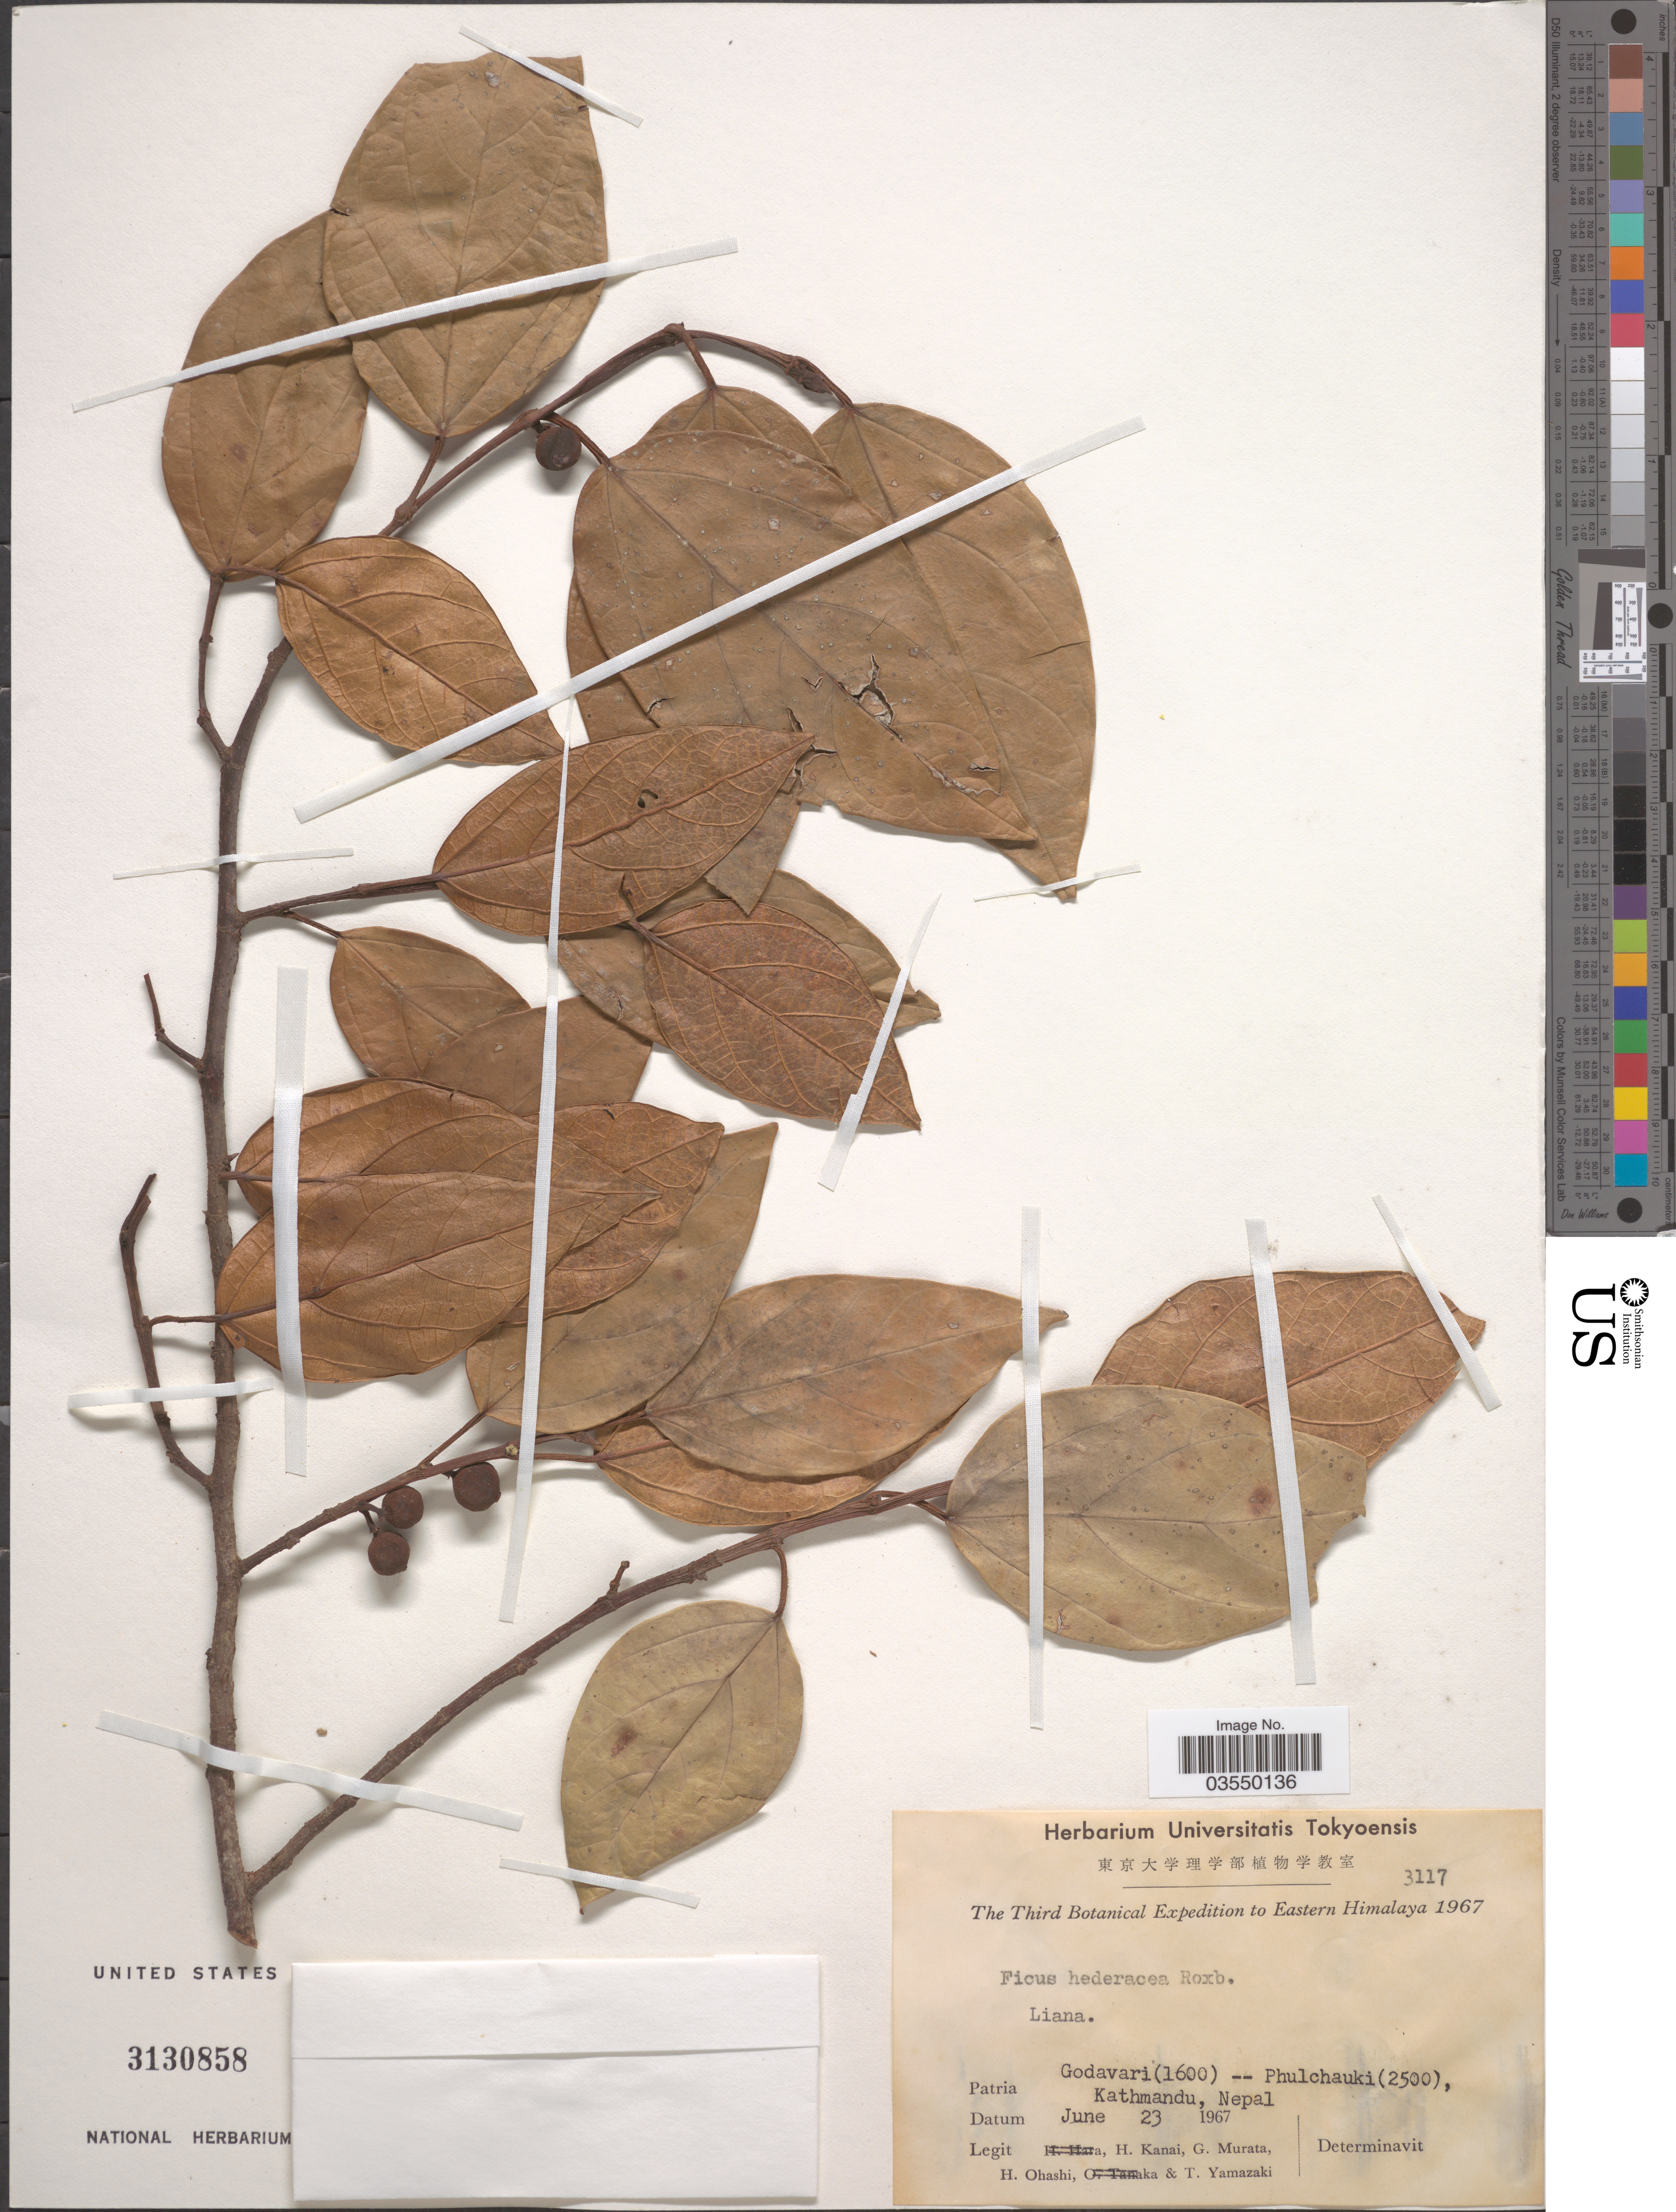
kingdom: Plantae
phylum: Tracheophyta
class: Magnoliopsida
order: Rosales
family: Moraceae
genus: Ficus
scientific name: Ficus hederacea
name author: Roxb.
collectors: H. Kanai, G. Murata, H. Ohashi & T. Yamazaki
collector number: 3117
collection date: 1967-06-23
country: Nepal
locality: Eastern Himalaya. Godavari--Phulchauki, Kathmandu.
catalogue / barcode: US 3130858